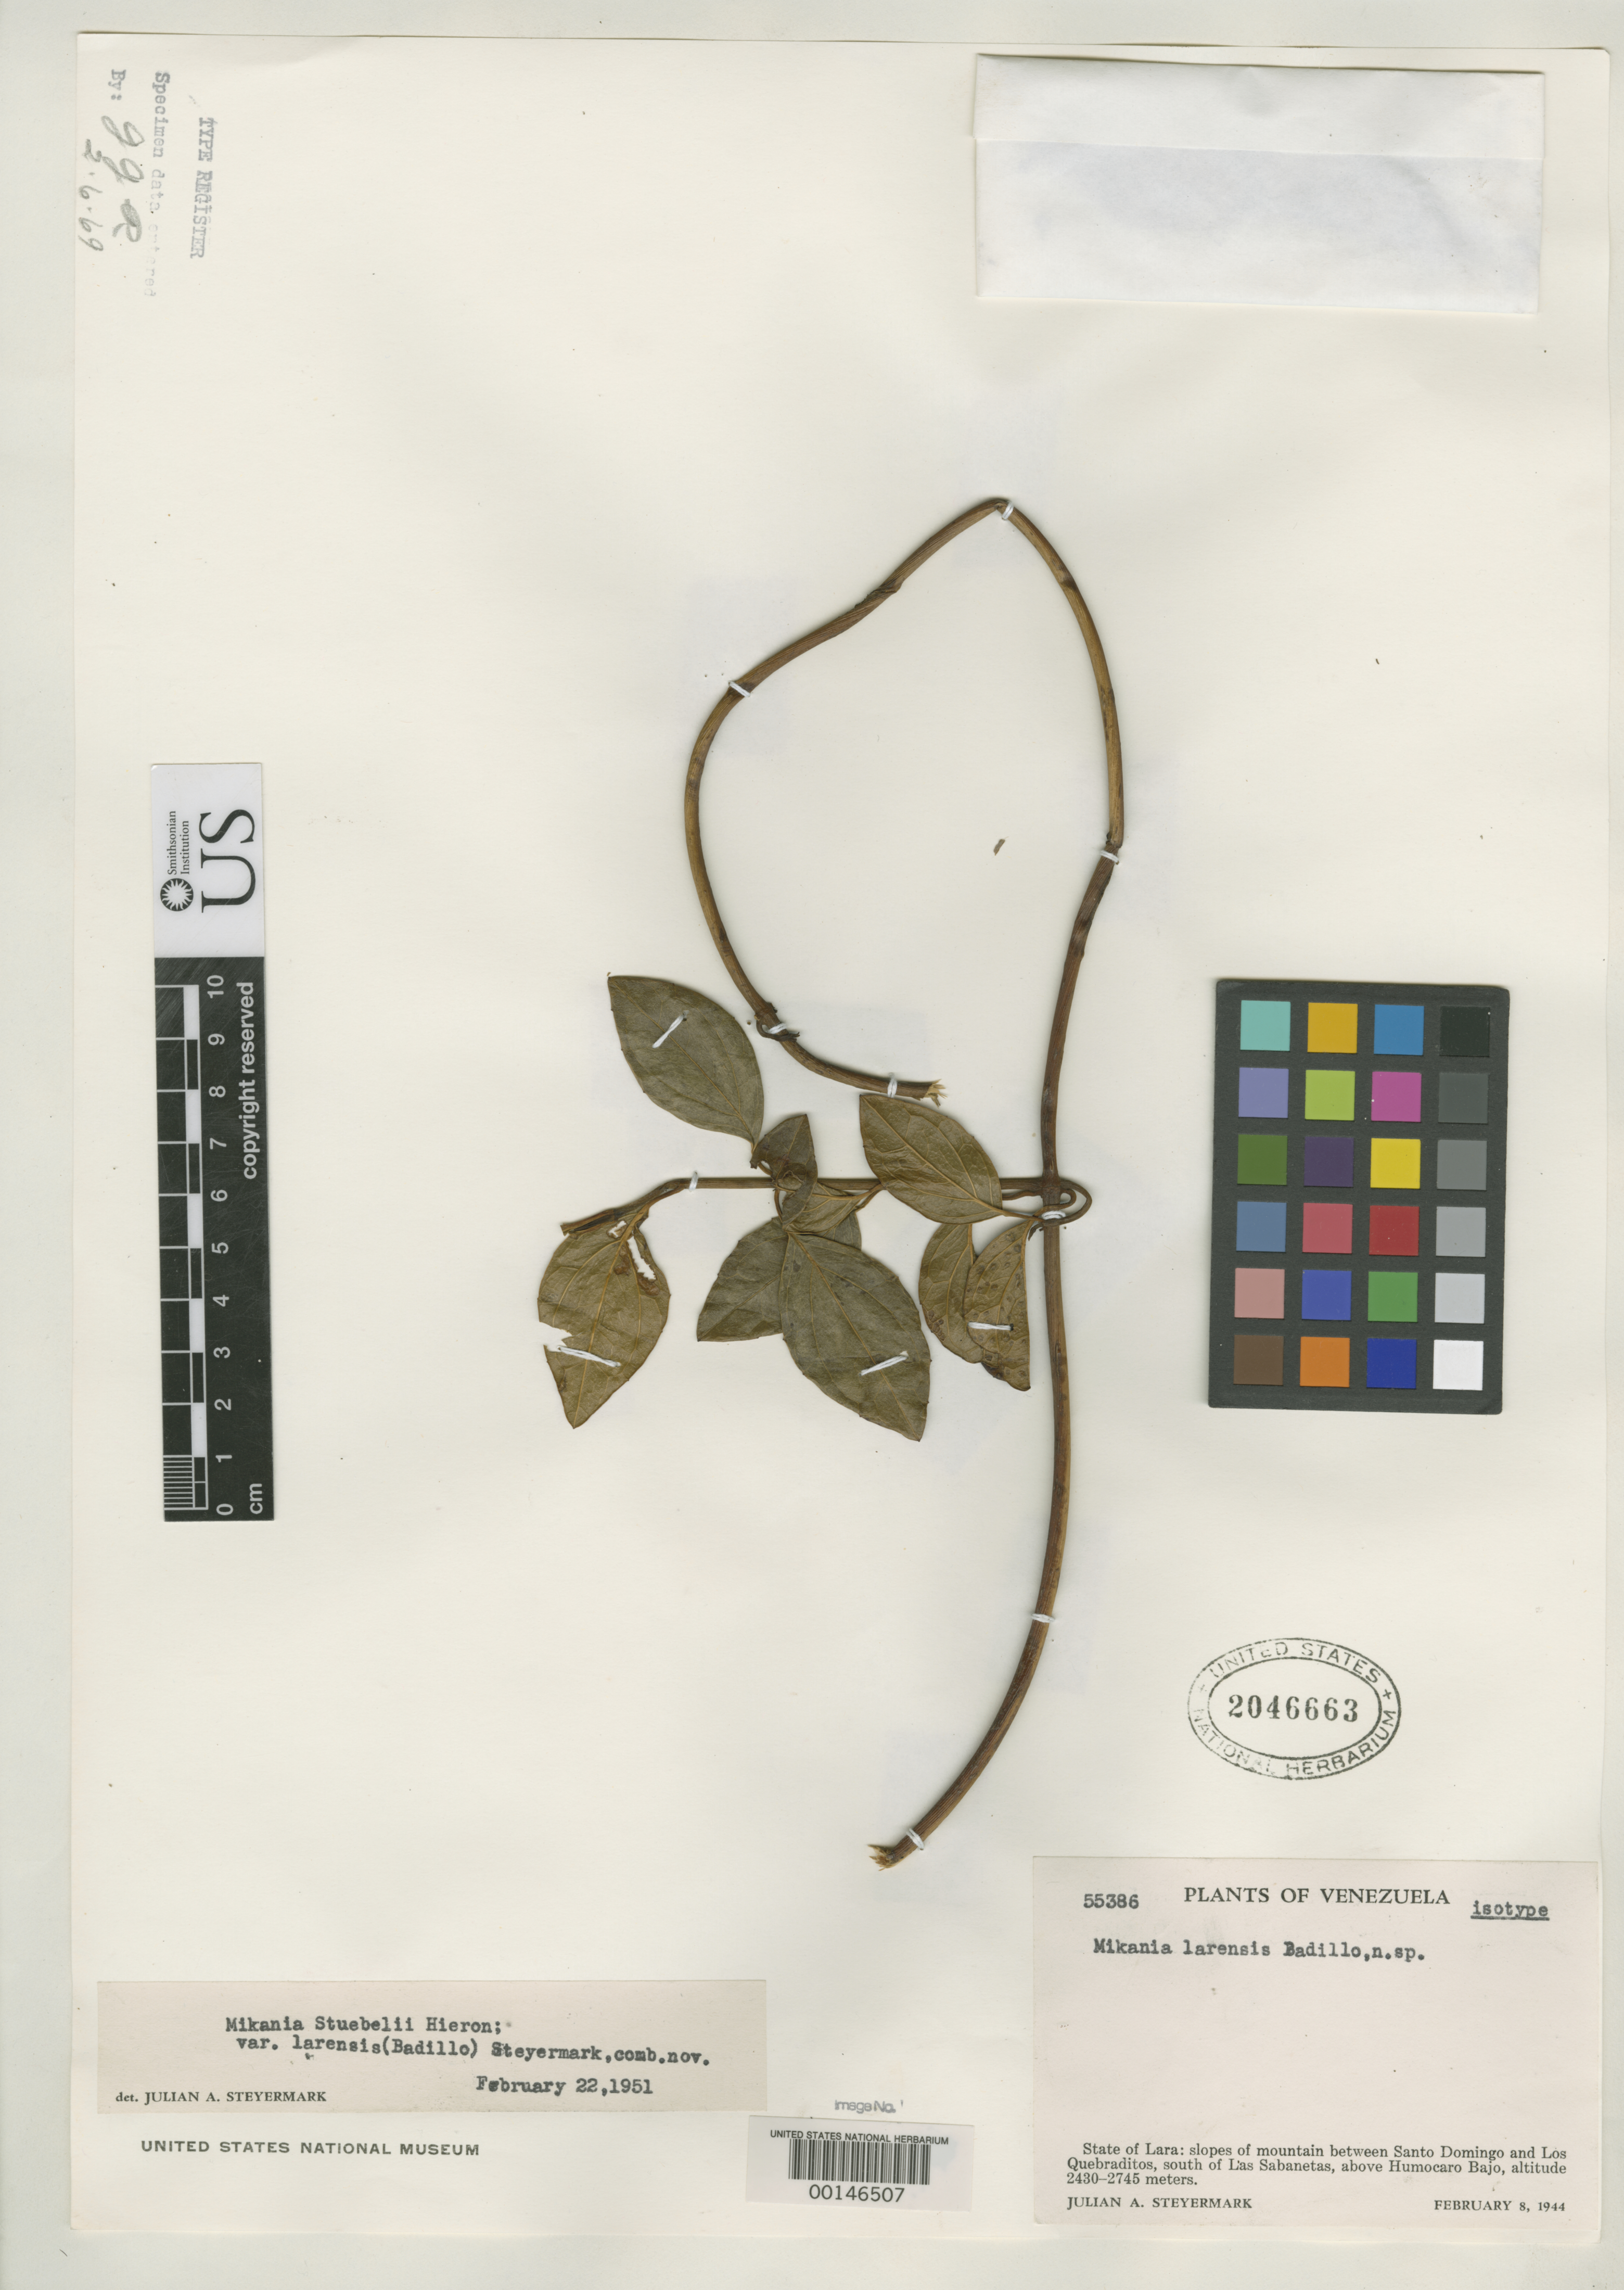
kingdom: Plantae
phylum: Tracheophyta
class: Magnoliopsida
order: Asterales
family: Asteraceae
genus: Mikania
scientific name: Mikania larensis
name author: V.M. Badillo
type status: Isotype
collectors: J. Steyermark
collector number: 55386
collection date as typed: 08 Feb 1944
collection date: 1944-02-08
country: Venezuela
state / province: Lara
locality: Slopes of mountain between Santo Domingo and Los Quebraditos, S of Los Sabanetas, above Humocaro.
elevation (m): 2430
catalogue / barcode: US 2046663